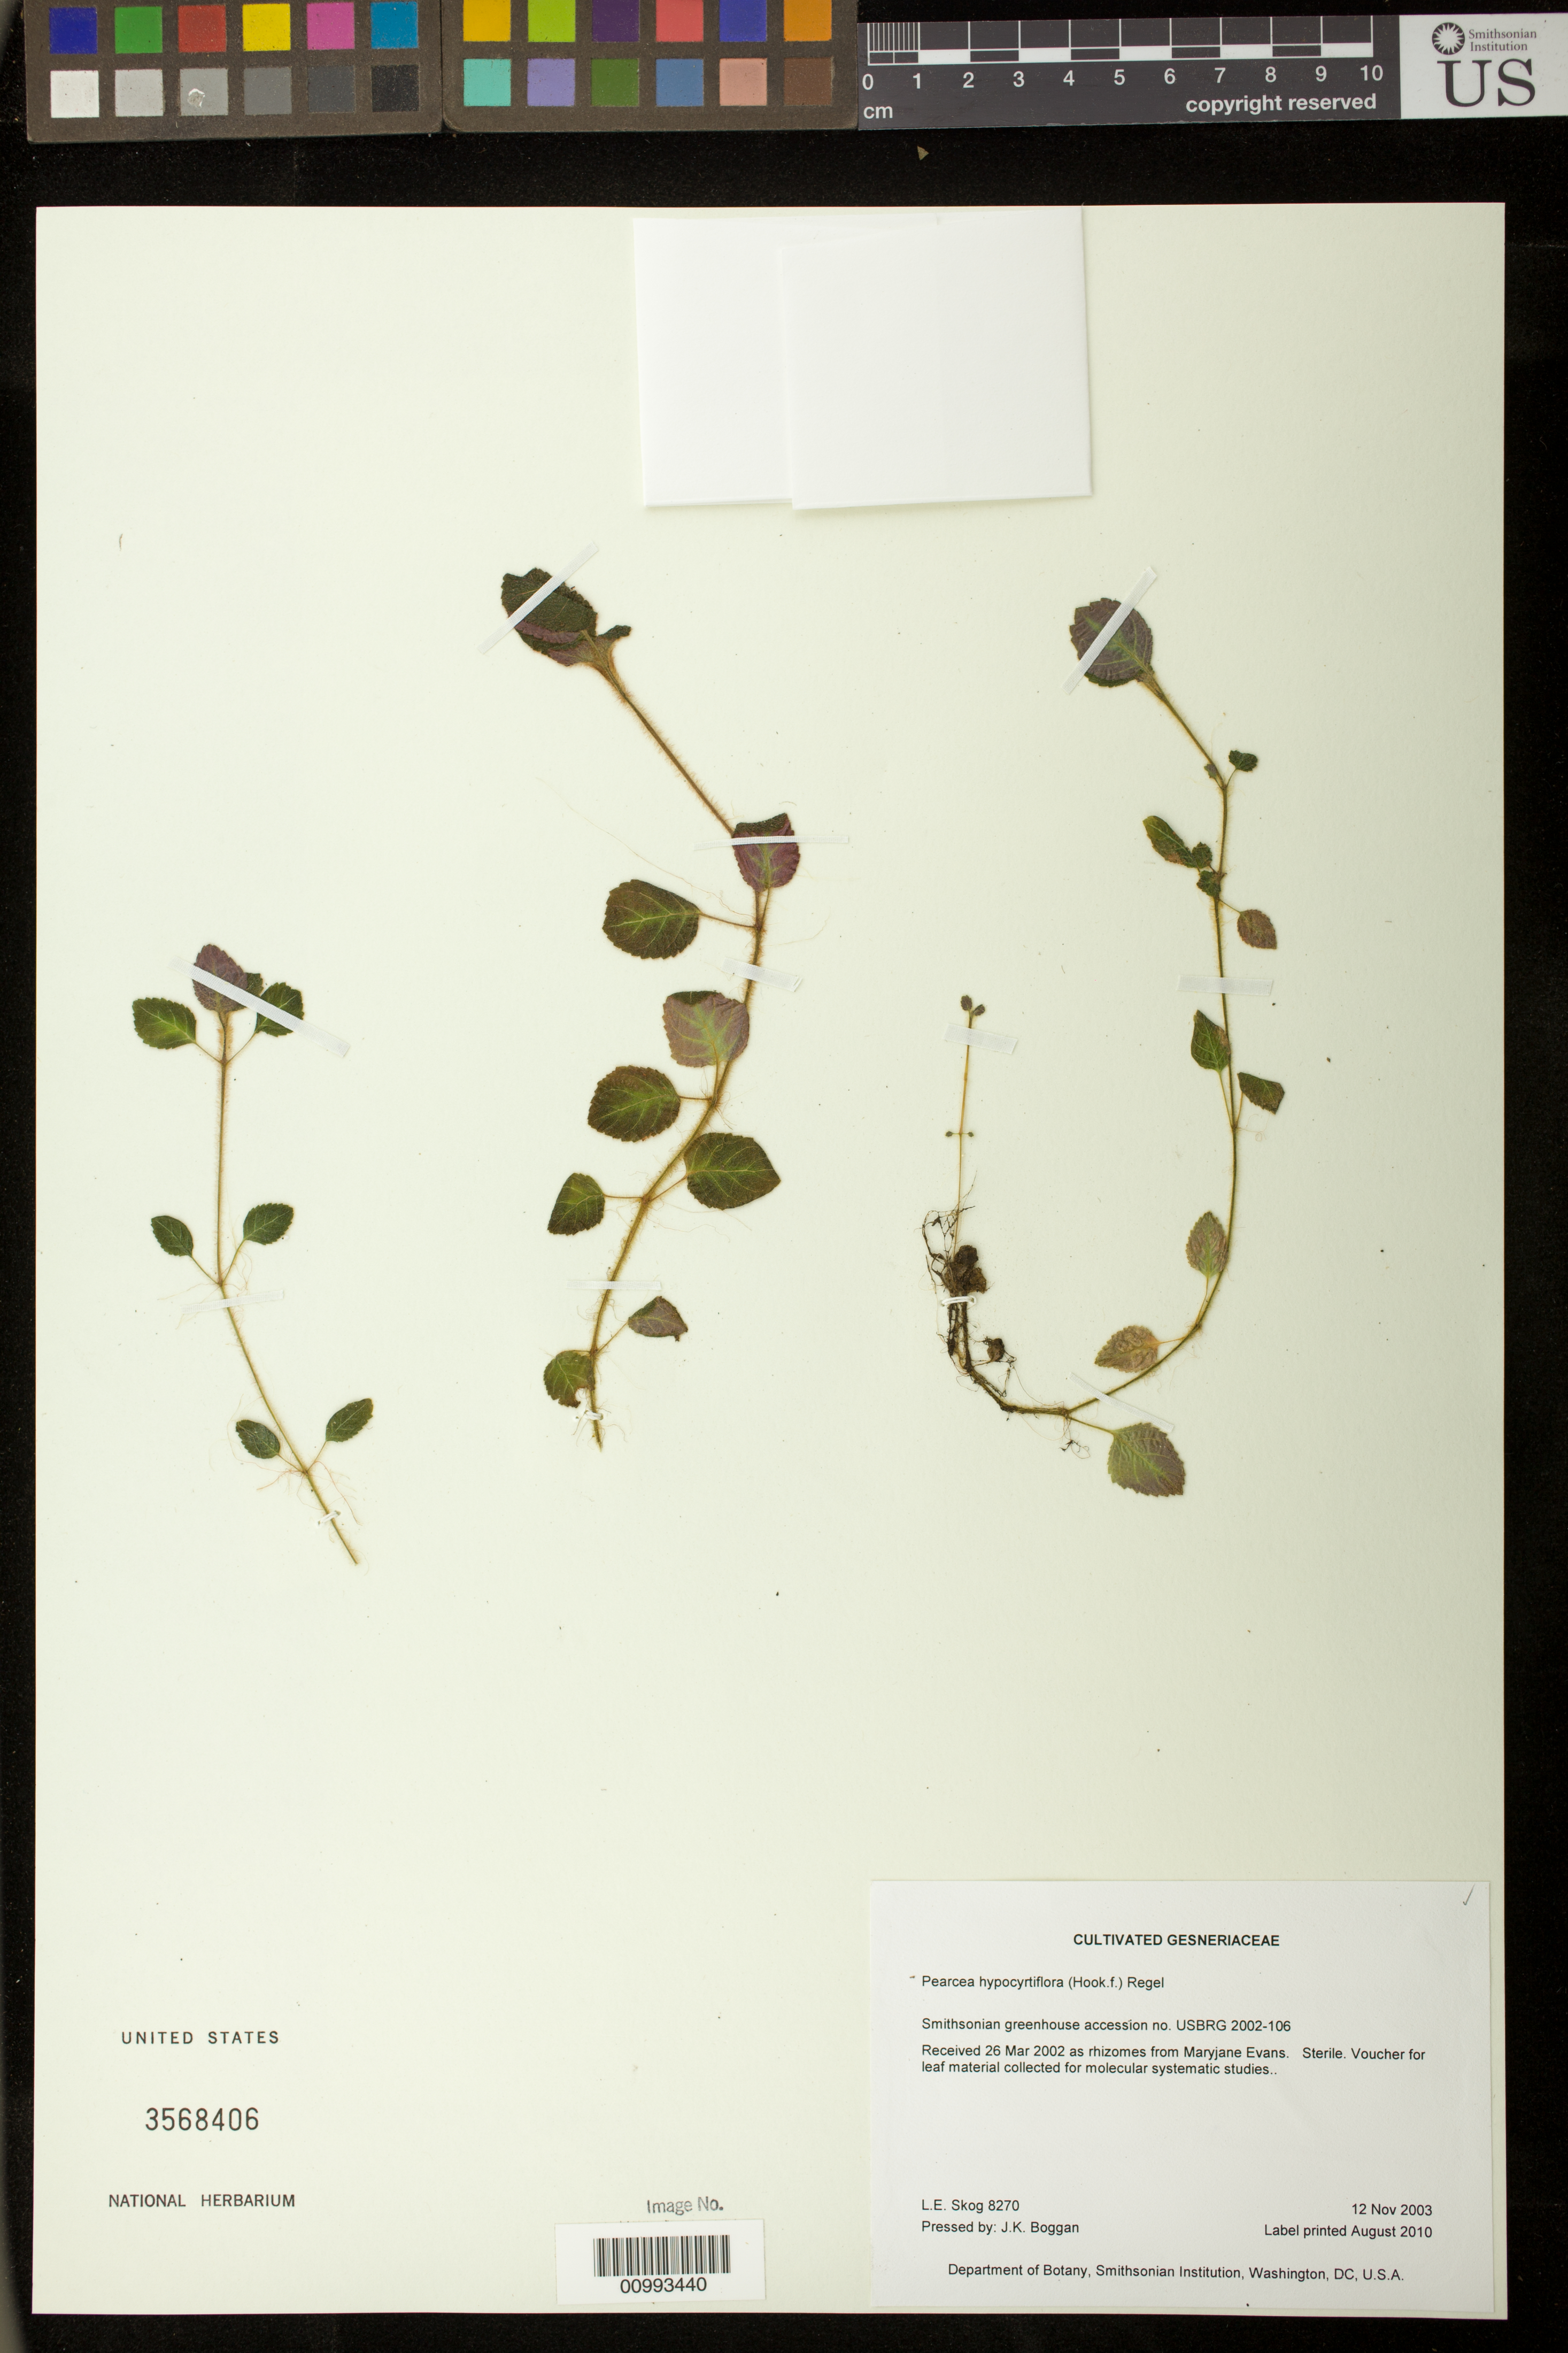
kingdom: Plantae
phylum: Tracheophyta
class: Magnoliopsida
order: Lamiales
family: Gesneriaceae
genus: Pearcea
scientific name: Pearcea hypocyrtiflora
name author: (Hook. f.) Regel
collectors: L. E. Skog & J. K. Boggan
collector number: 8270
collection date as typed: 12 Nov 2003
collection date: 2003-11-12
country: United States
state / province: District of Columbia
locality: Department of Botany, Smithsonian Institution, Washington, DC, U.S.A.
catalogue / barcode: US 3568406